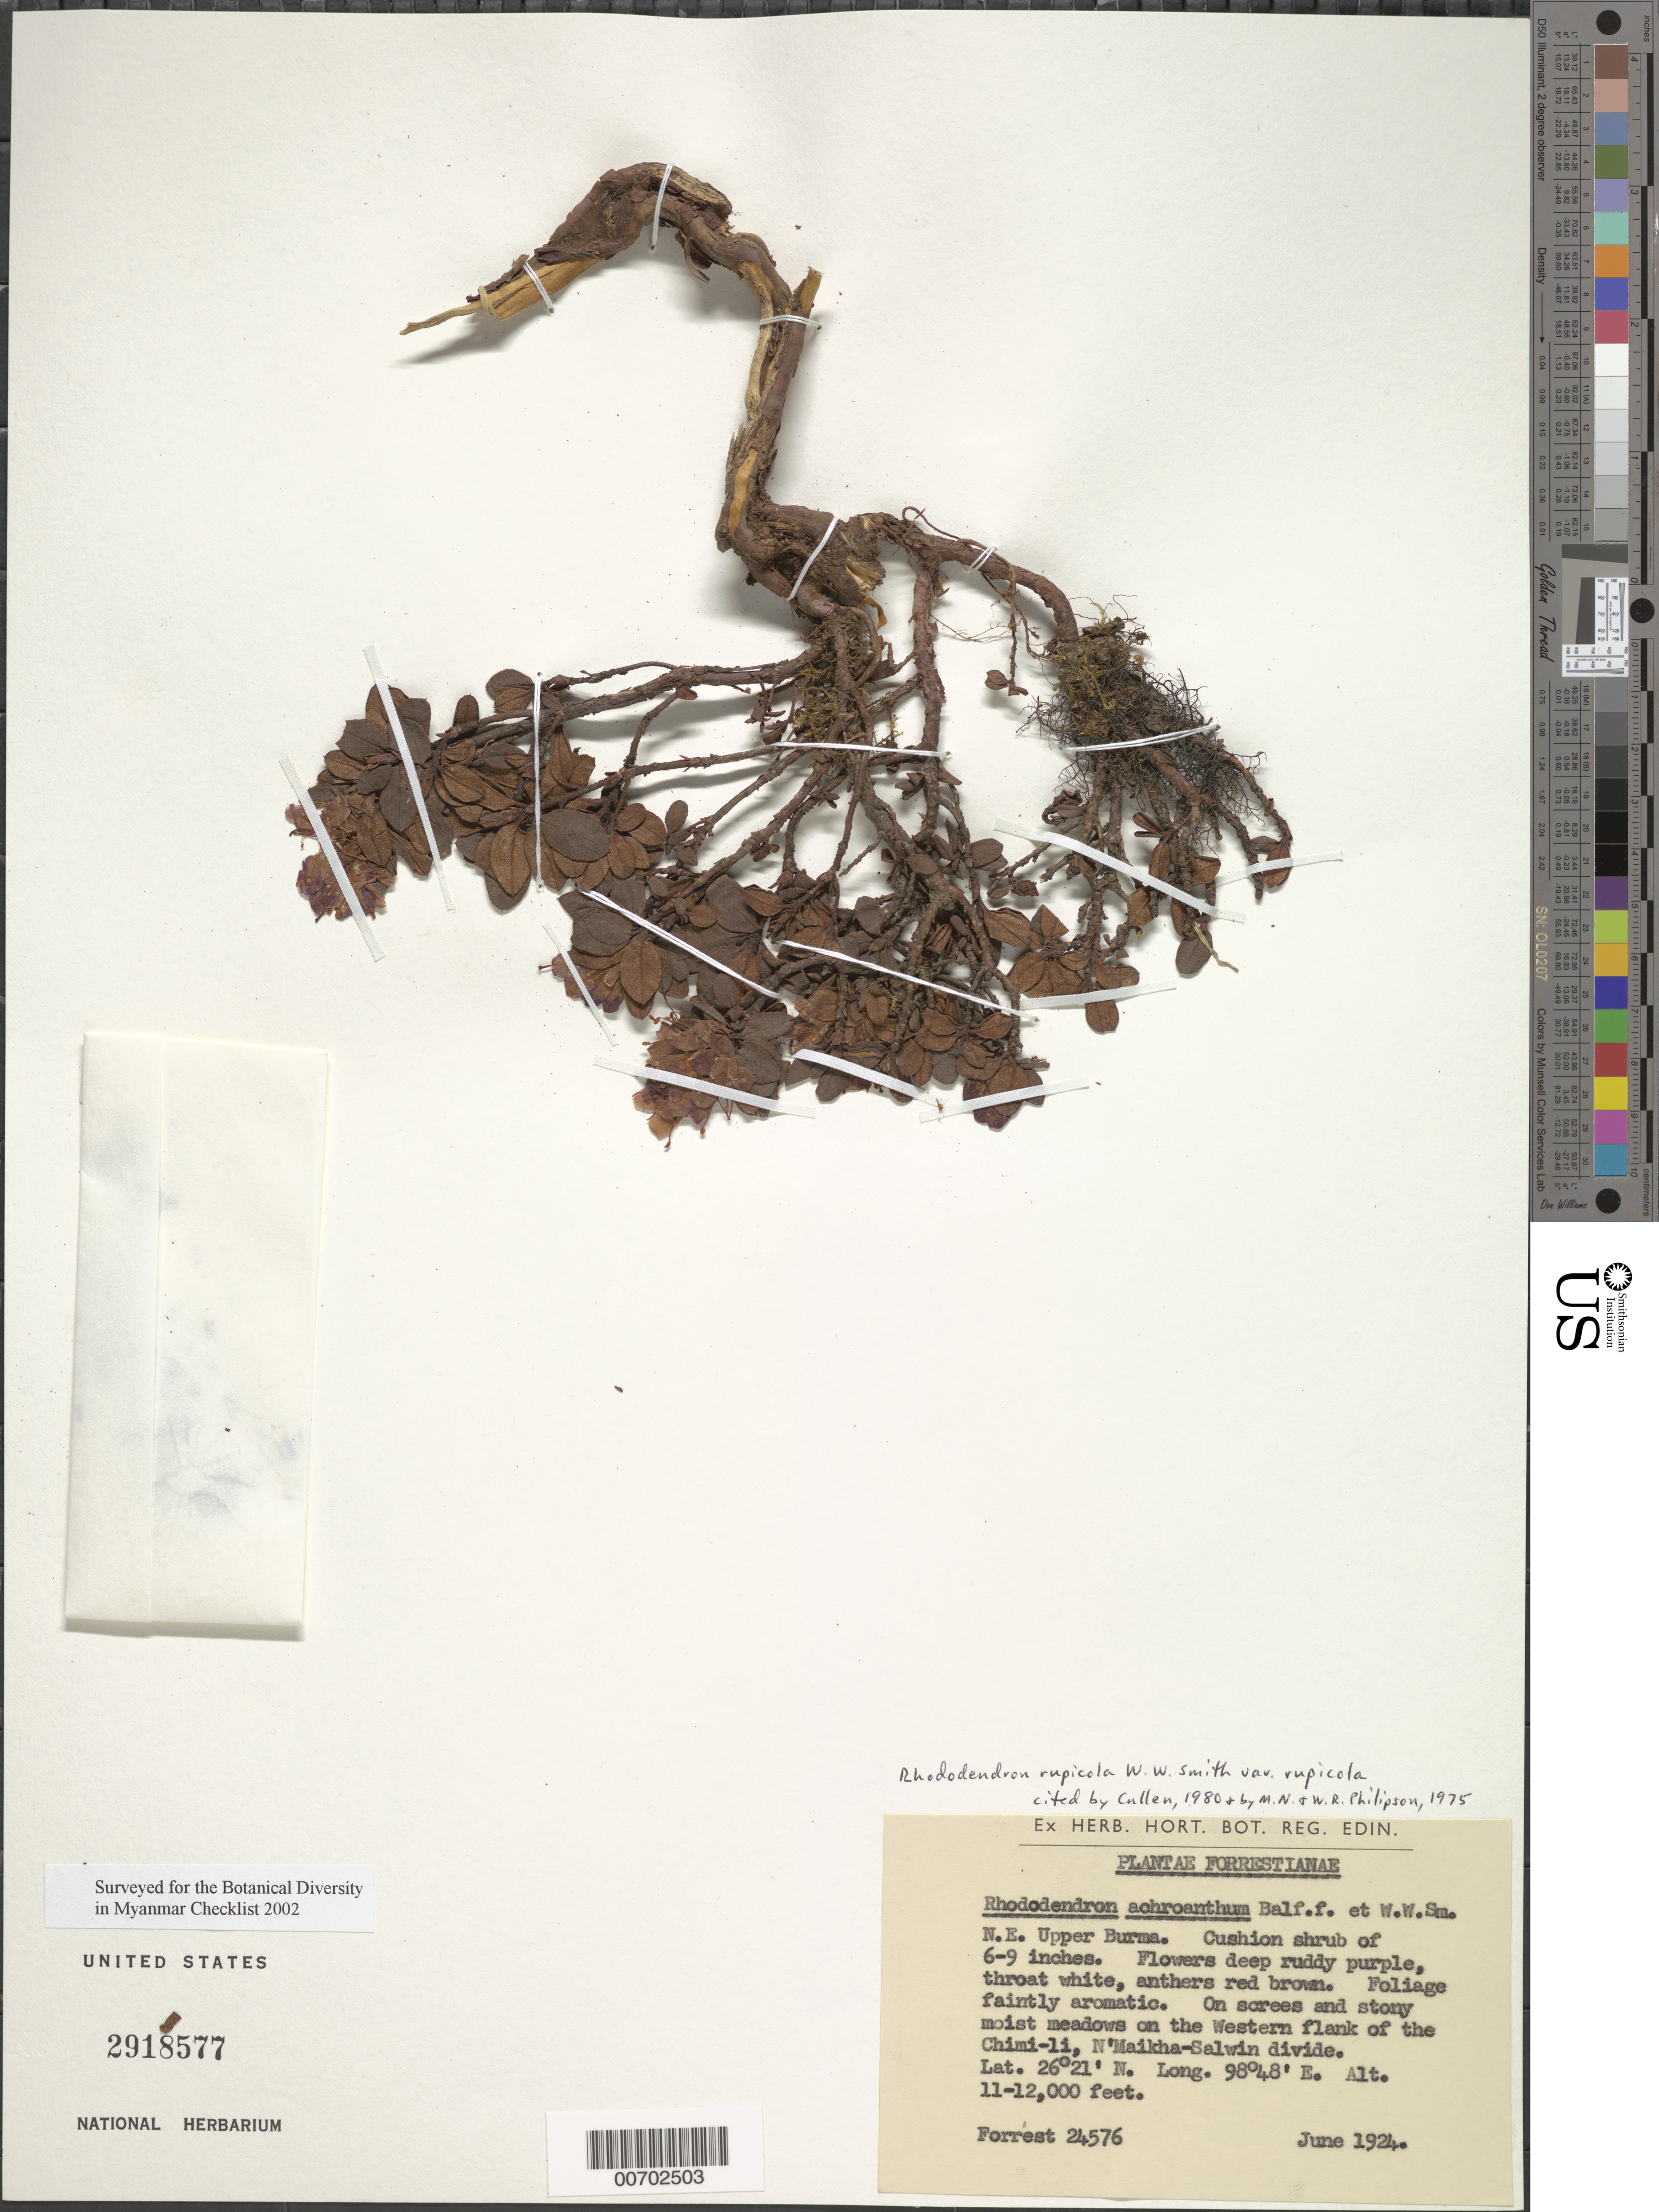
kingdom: Plantae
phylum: Tracheophyta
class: Magnoliopsida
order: Ericales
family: Ericaceae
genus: Rhododendron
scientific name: Rhododendron rupicola var. rupicola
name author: W.W. Sm.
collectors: G. Forrest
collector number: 24576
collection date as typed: Jun 1924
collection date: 1924-06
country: Myanmar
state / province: Kachin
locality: N'Maikha-Salwin Divide, W flank, Chimi-li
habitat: On screes and stony moist meadows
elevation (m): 3353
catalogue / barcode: US 2918577